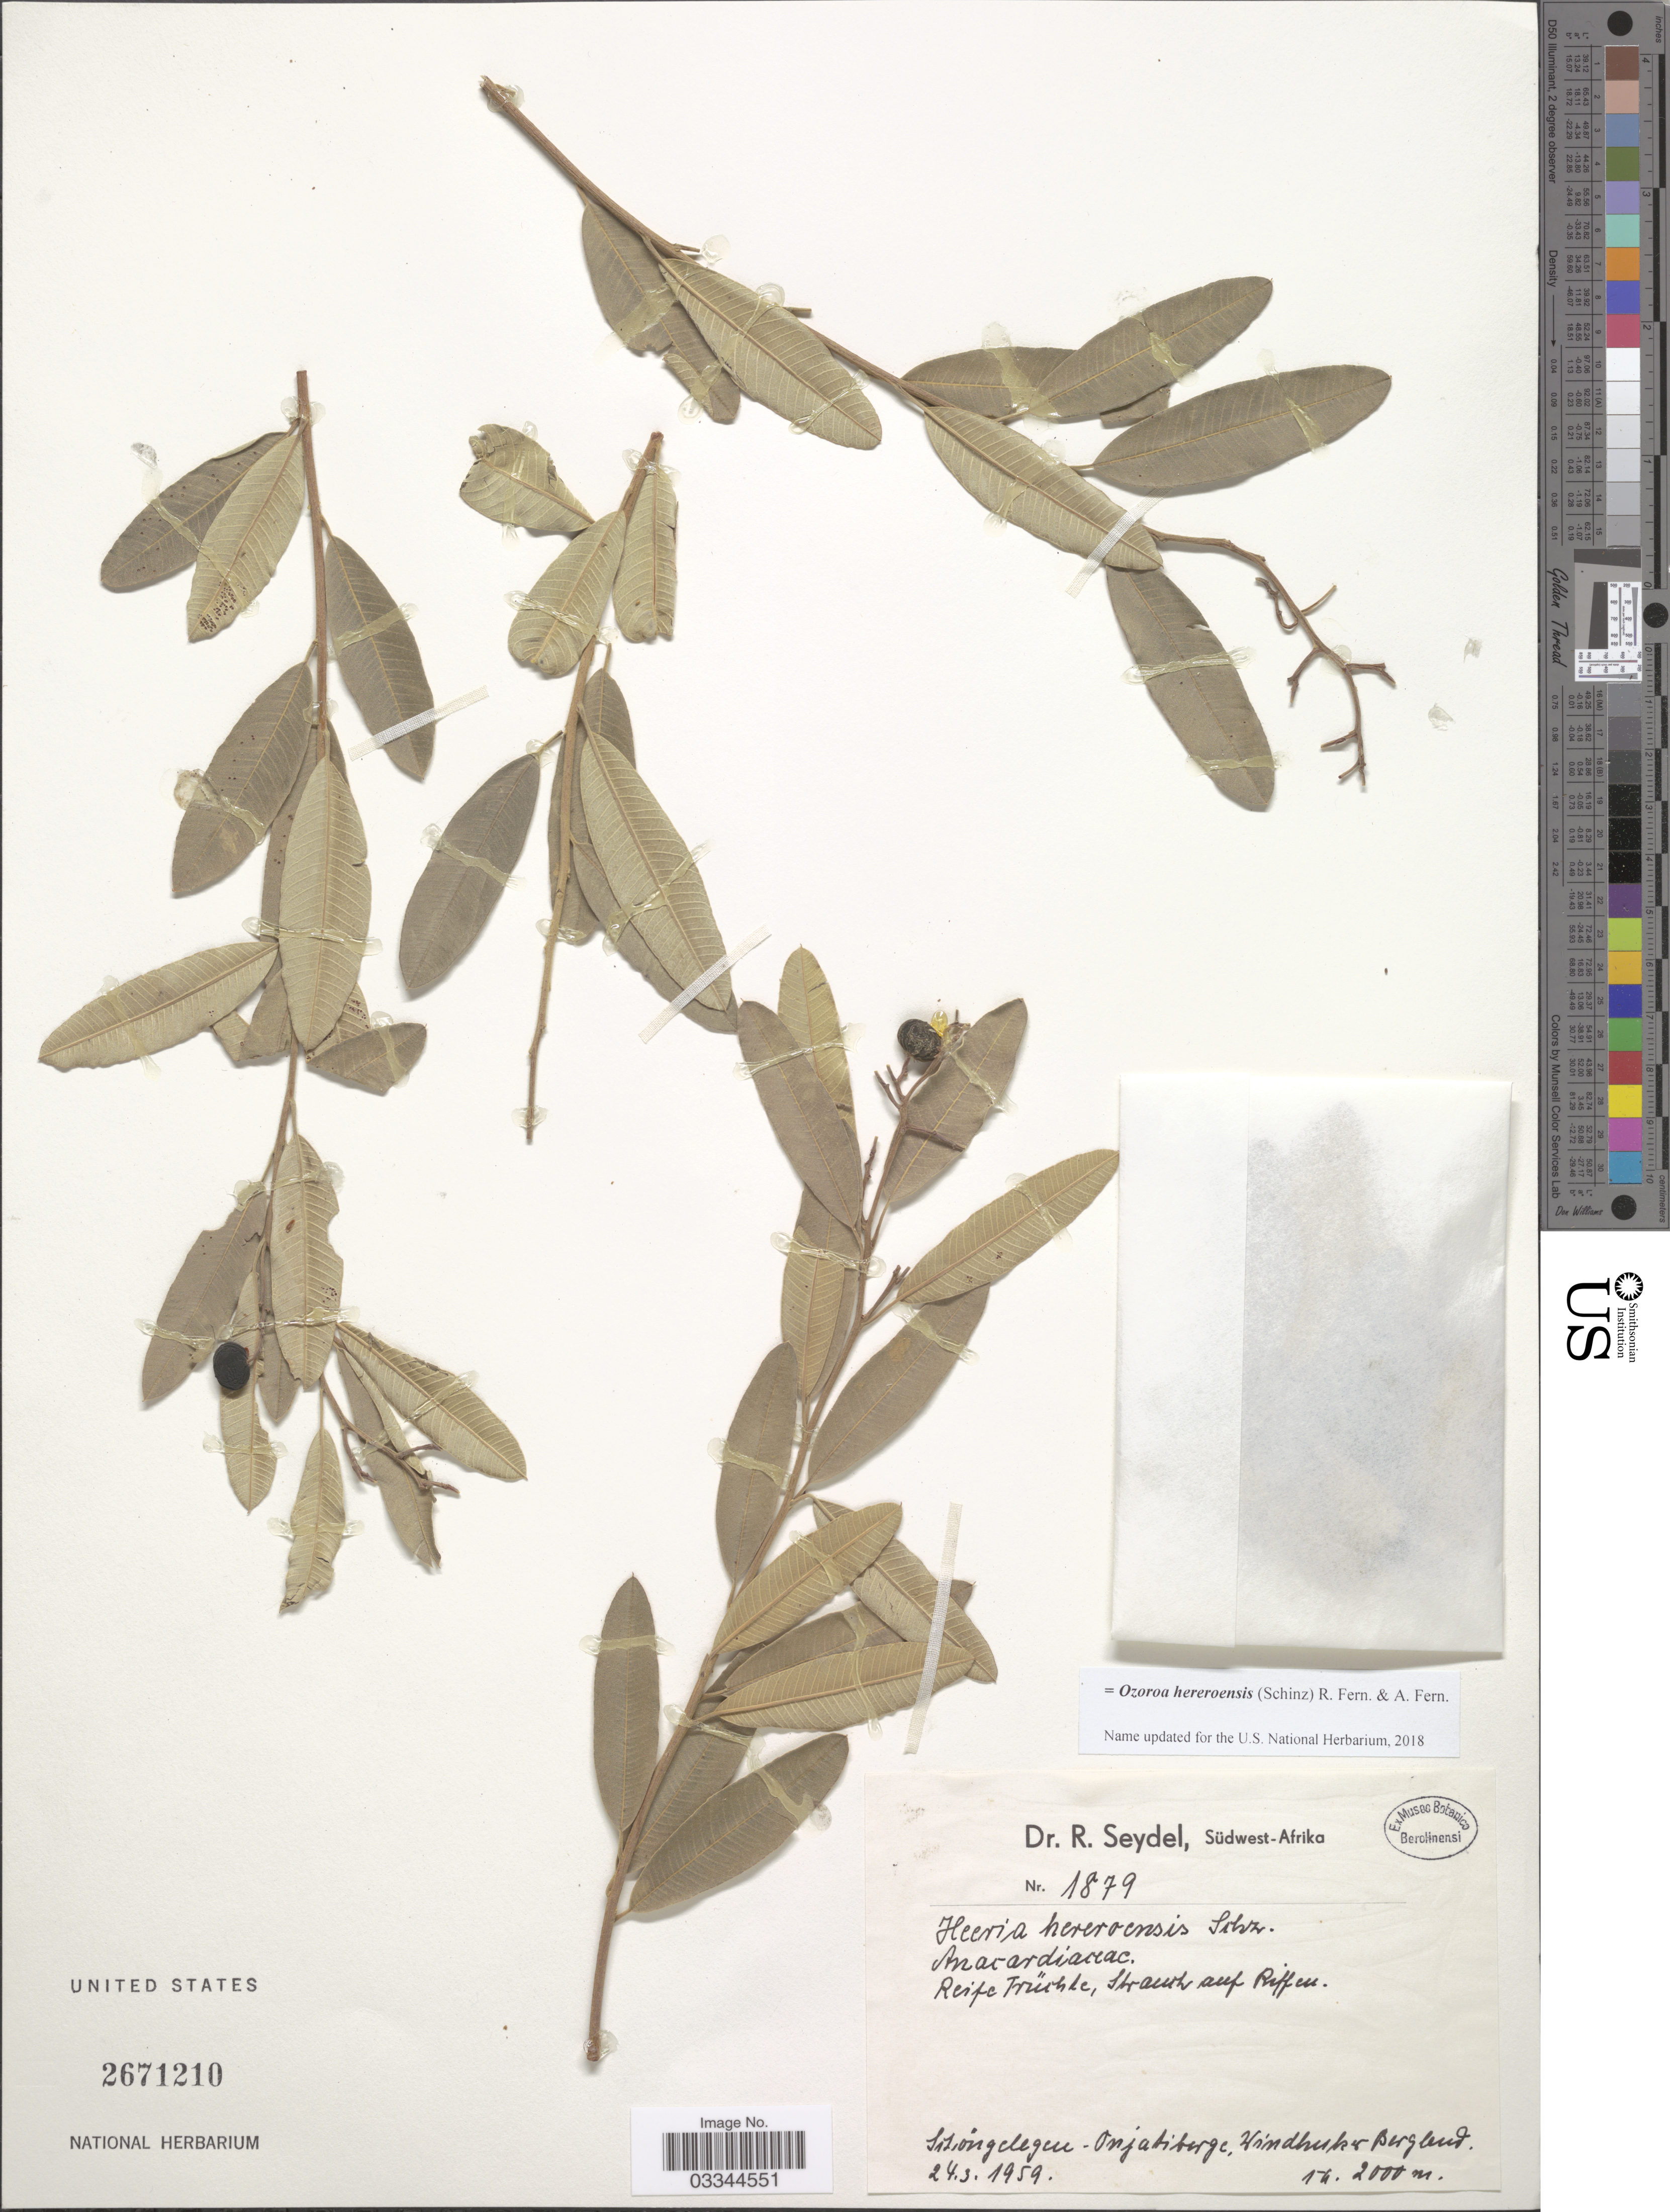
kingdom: Plantae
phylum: Tracheophyta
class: Magnoliopsida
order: Sapindales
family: Anacardiaceae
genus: Ozoroa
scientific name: Ozoroa hereroensis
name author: (Schinz) R. Fern. & A. Fern.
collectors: R. Seydel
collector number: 1879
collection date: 1959-03-24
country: Namibia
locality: Südwest-Afrika. [illegible text]öngelegen - Onjaberge, Windhuks Bergland.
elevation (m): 2000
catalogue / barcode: US 2671210